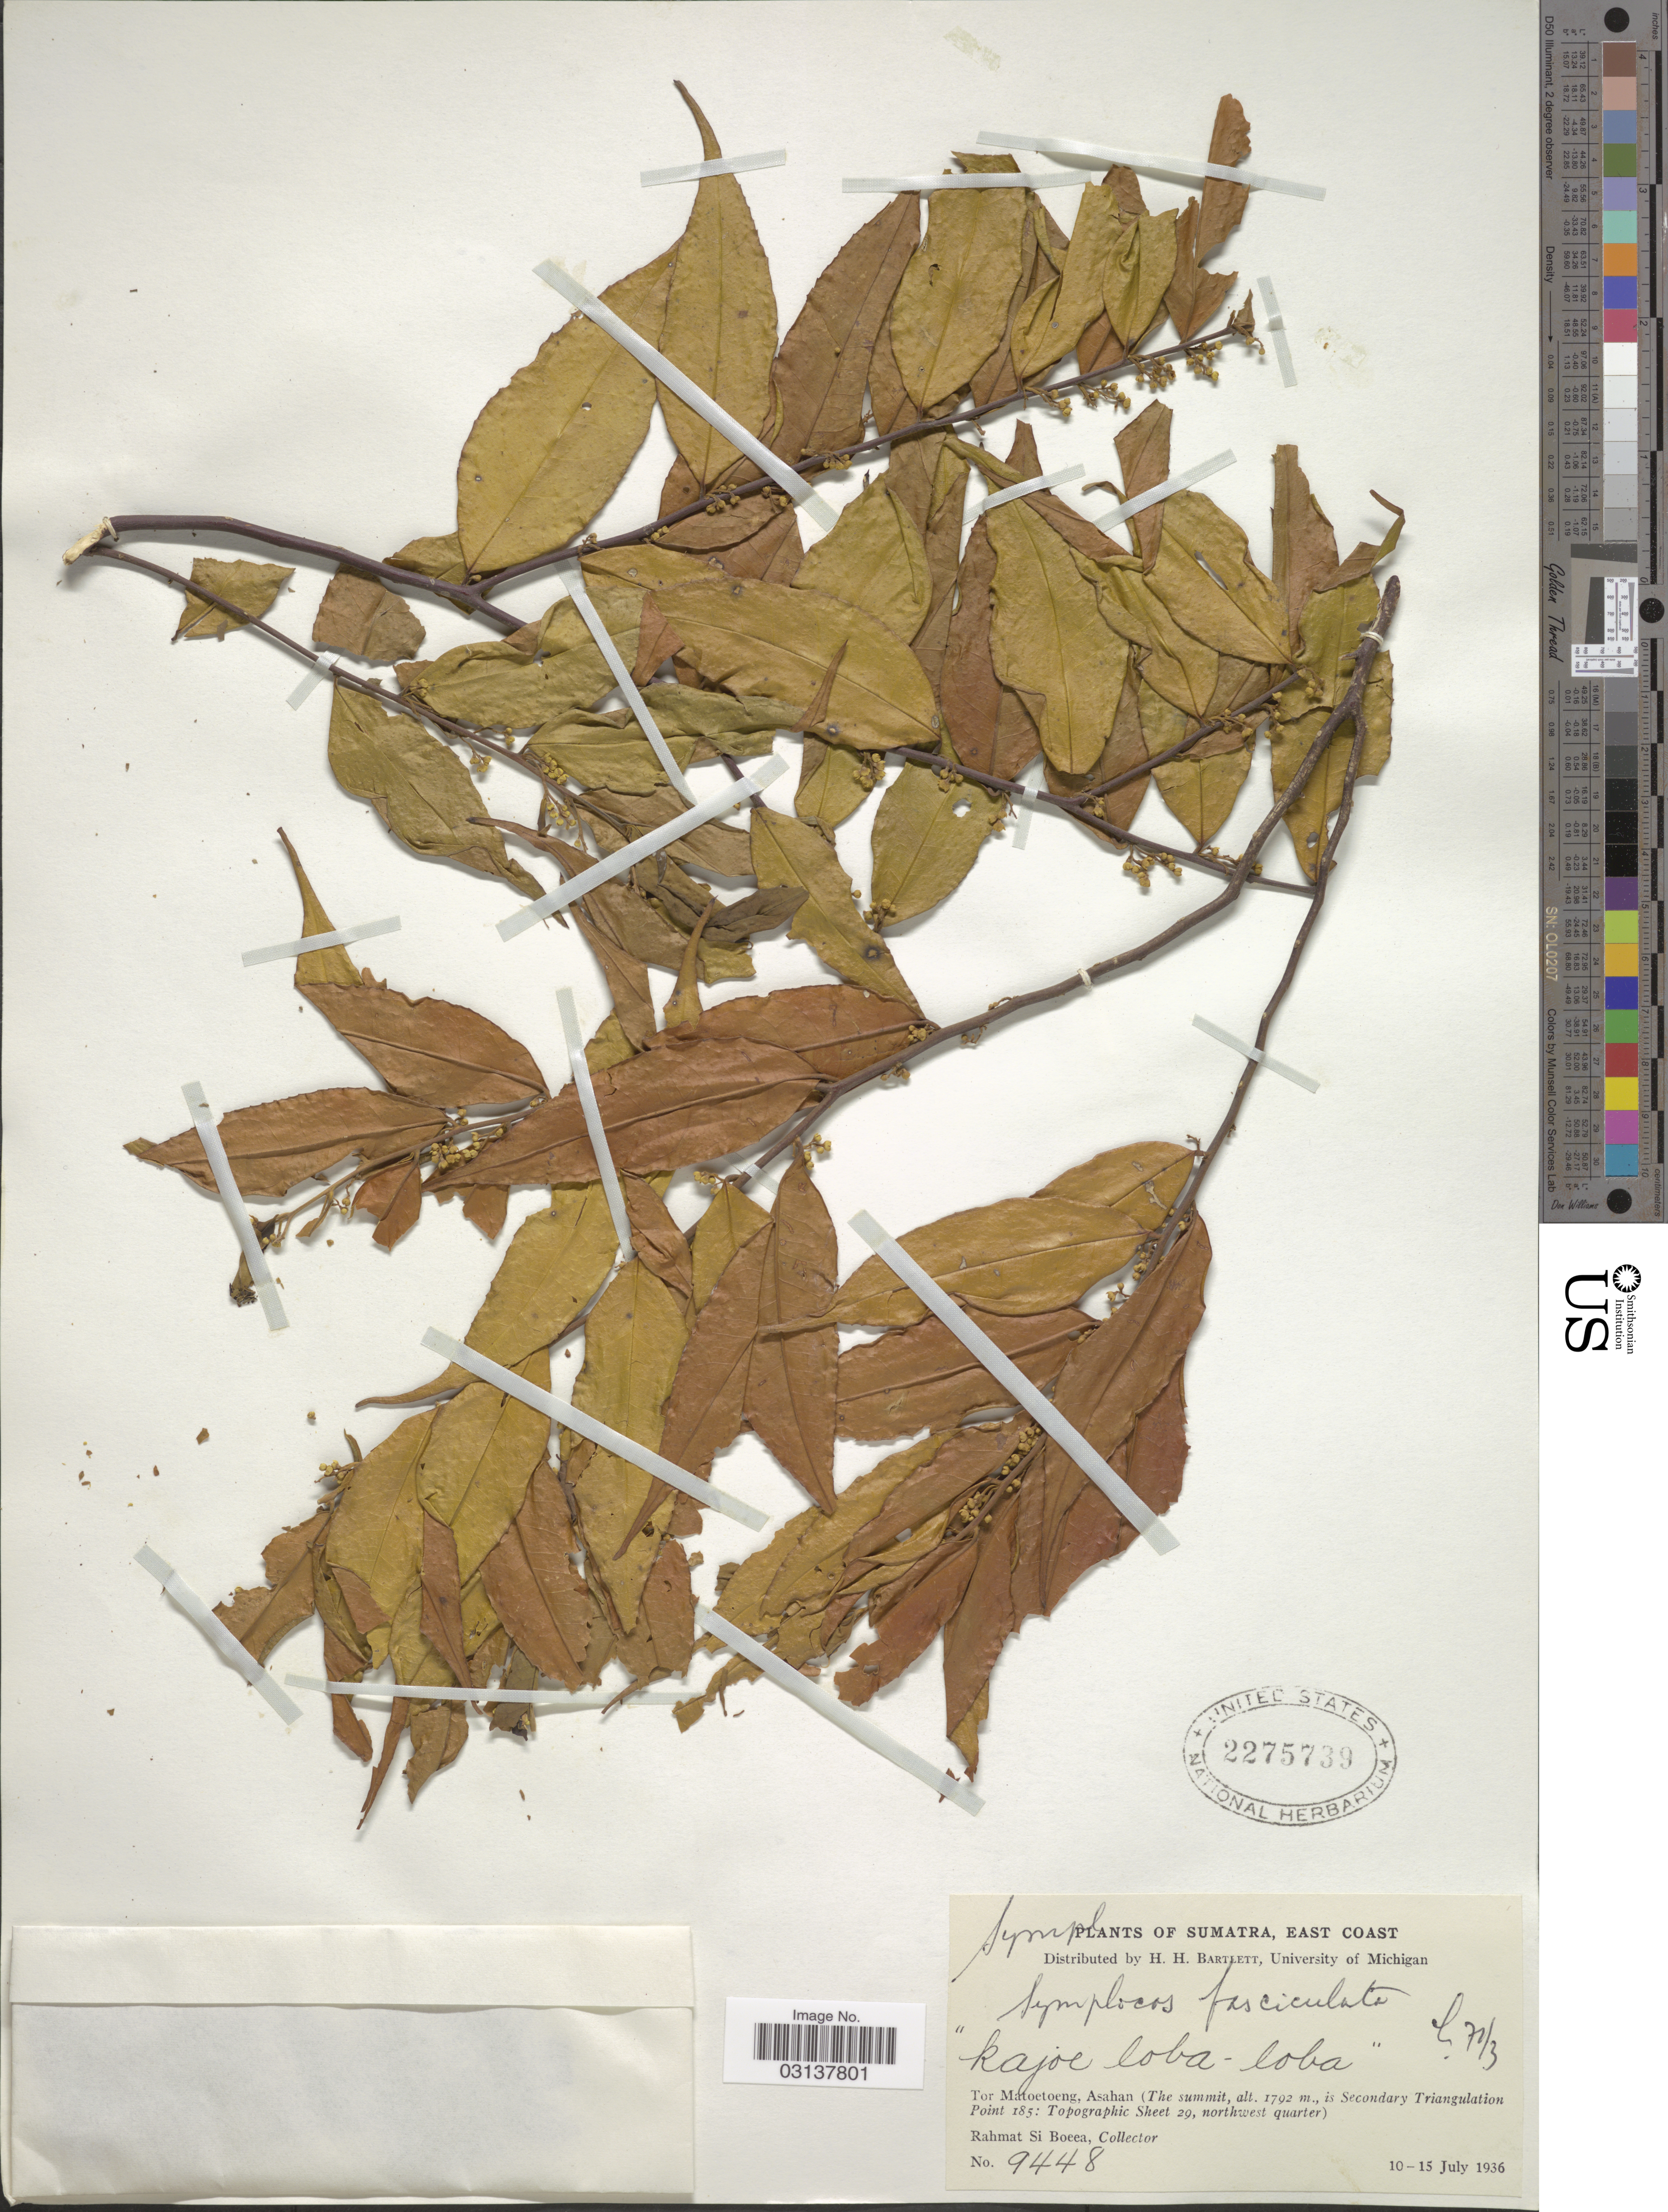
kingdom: Plantae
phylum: Tracheophyta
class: Magnoliopsida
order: Ericales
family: Symplocaceae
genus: Symplocos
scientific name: Symplocos fasciculata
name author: Zoll.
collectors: Rahmat Si Boeea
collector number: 9448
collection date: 1936-07-10/1936-07-15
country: Indonesia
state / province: Sumatra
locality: Sumatra, East Coast. Tor Matoetoeng, Asahan (The summit, is Secondary Triangulation Point 185: Topographic Sheet 29, northwest quarter).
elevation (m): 1792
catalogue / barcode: US 2275739